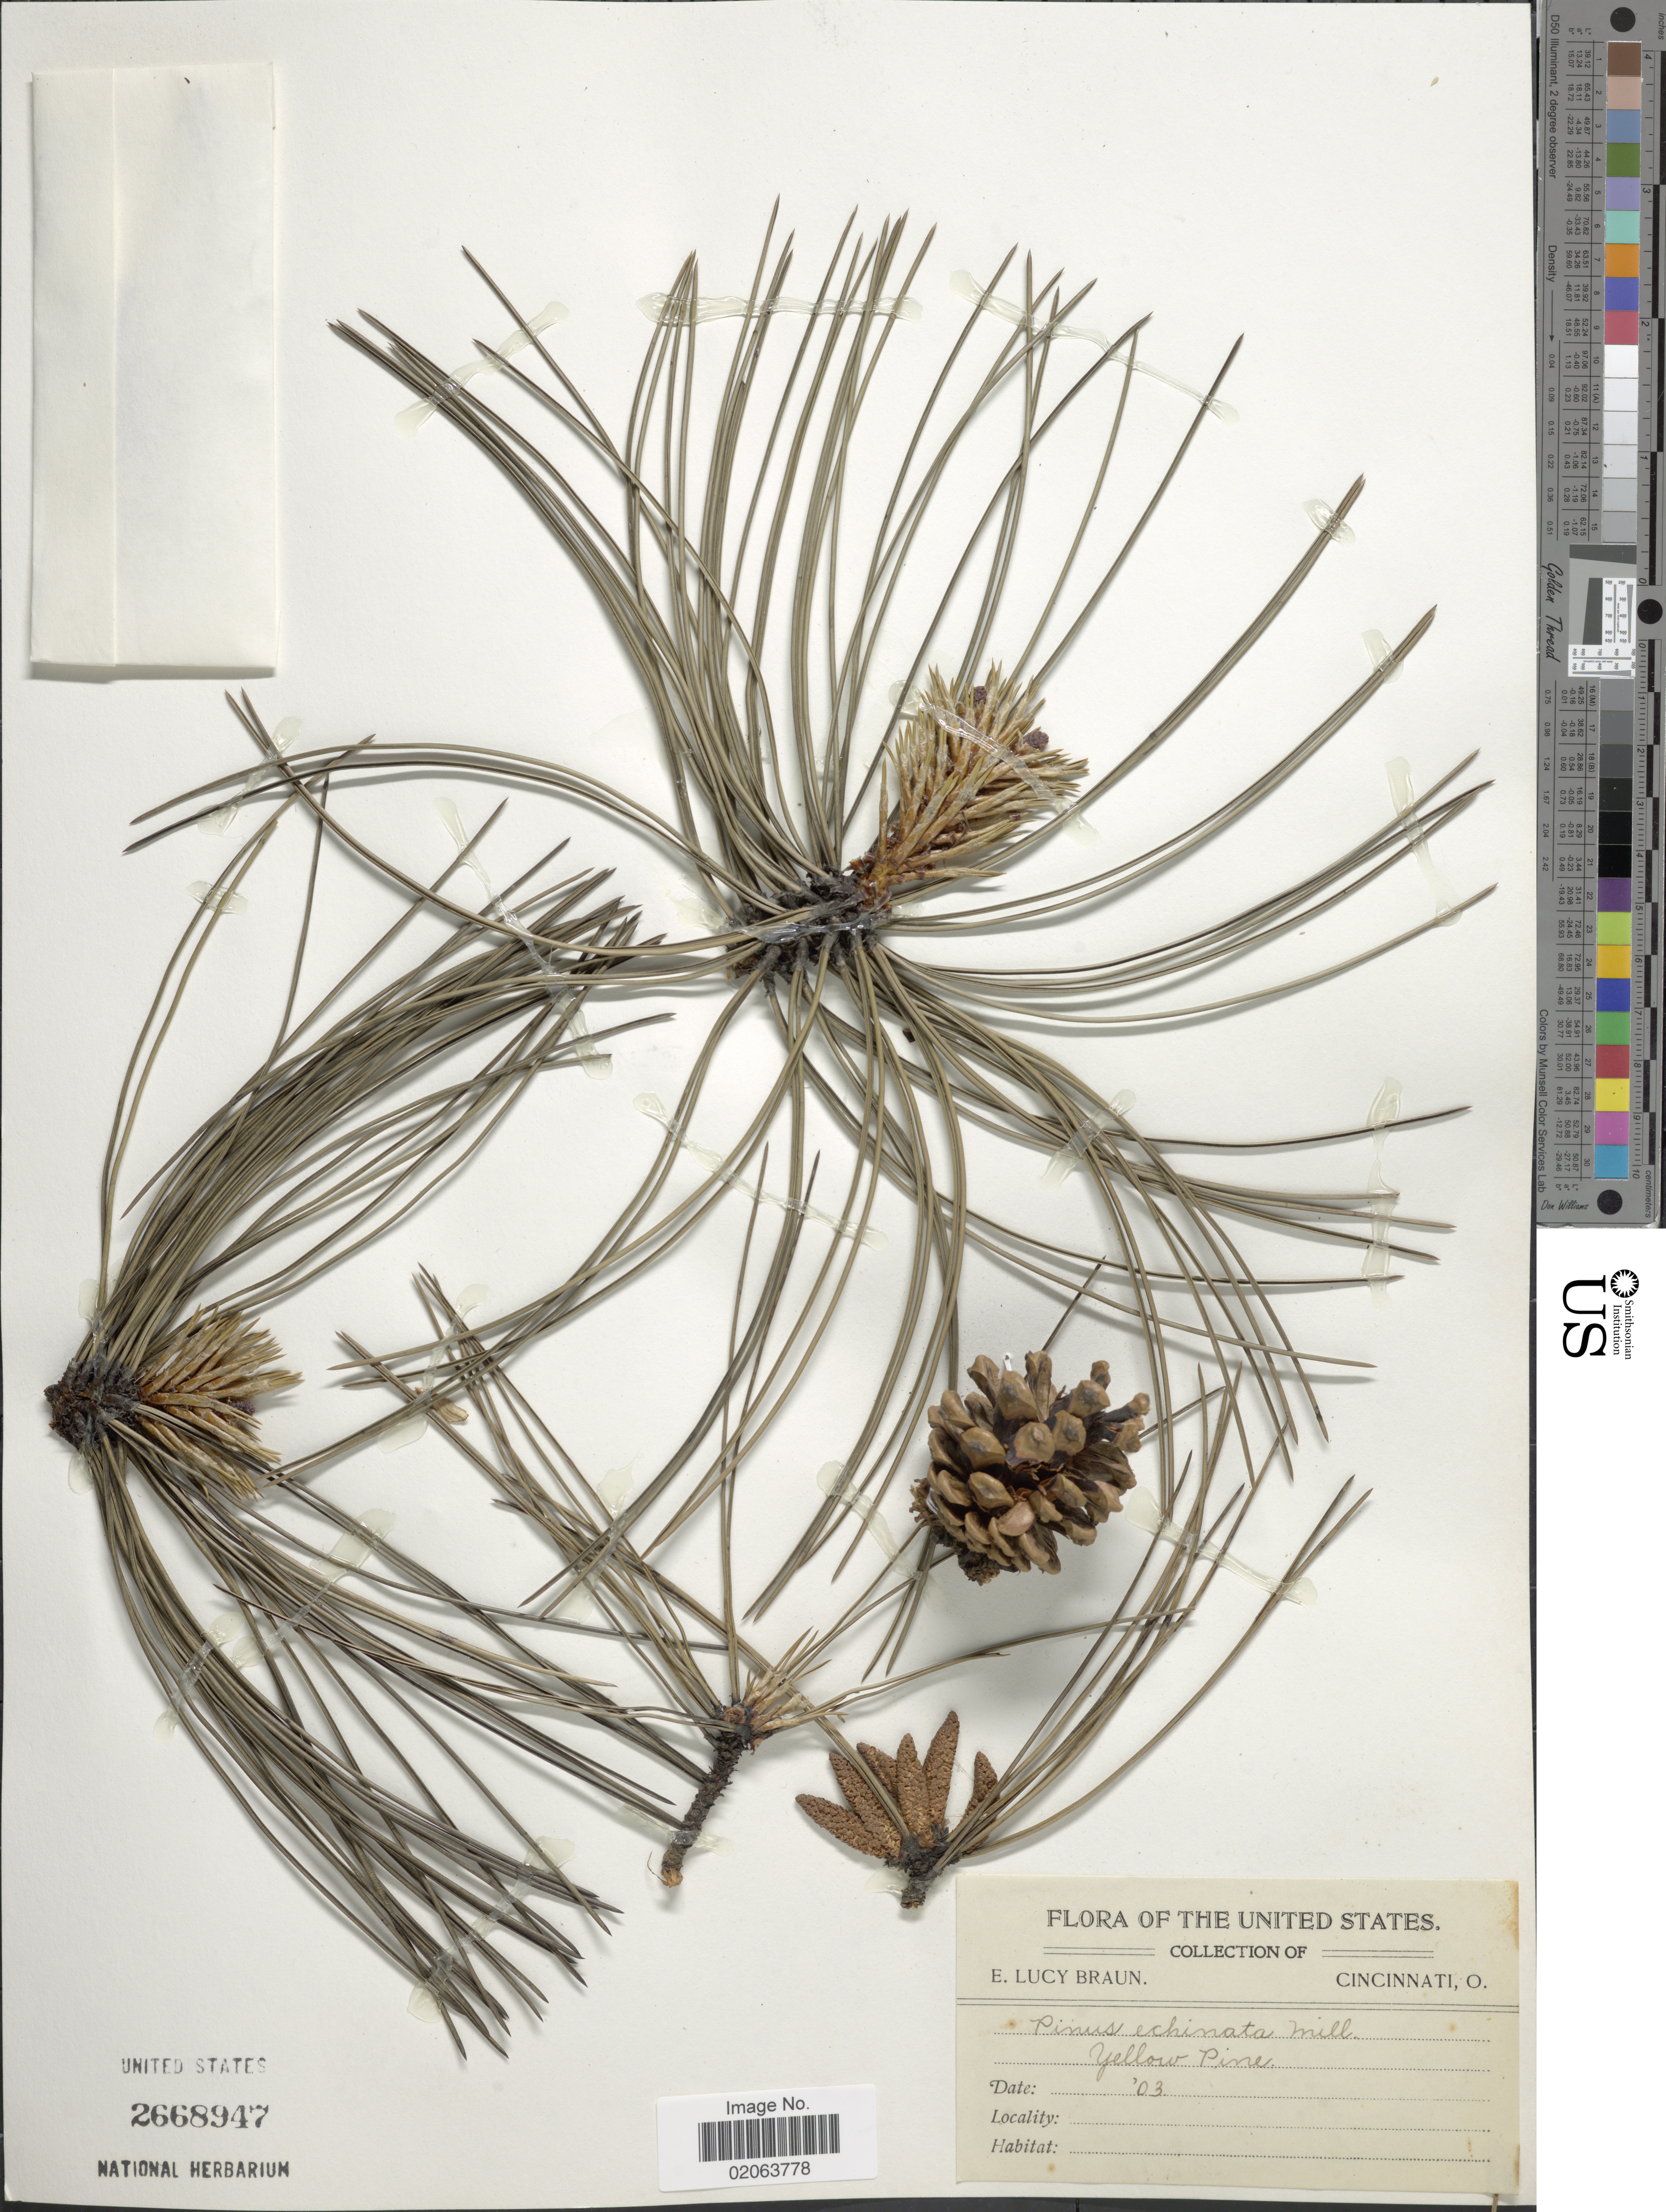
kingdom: Plantae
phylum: Tracheophyta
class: Pinopsida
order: Pinales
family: Pinaceae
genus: Pinus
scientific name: Pinus echinata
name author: Mill.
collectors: E. L. Braun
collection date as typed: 03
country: United States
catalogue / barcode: US 2668947